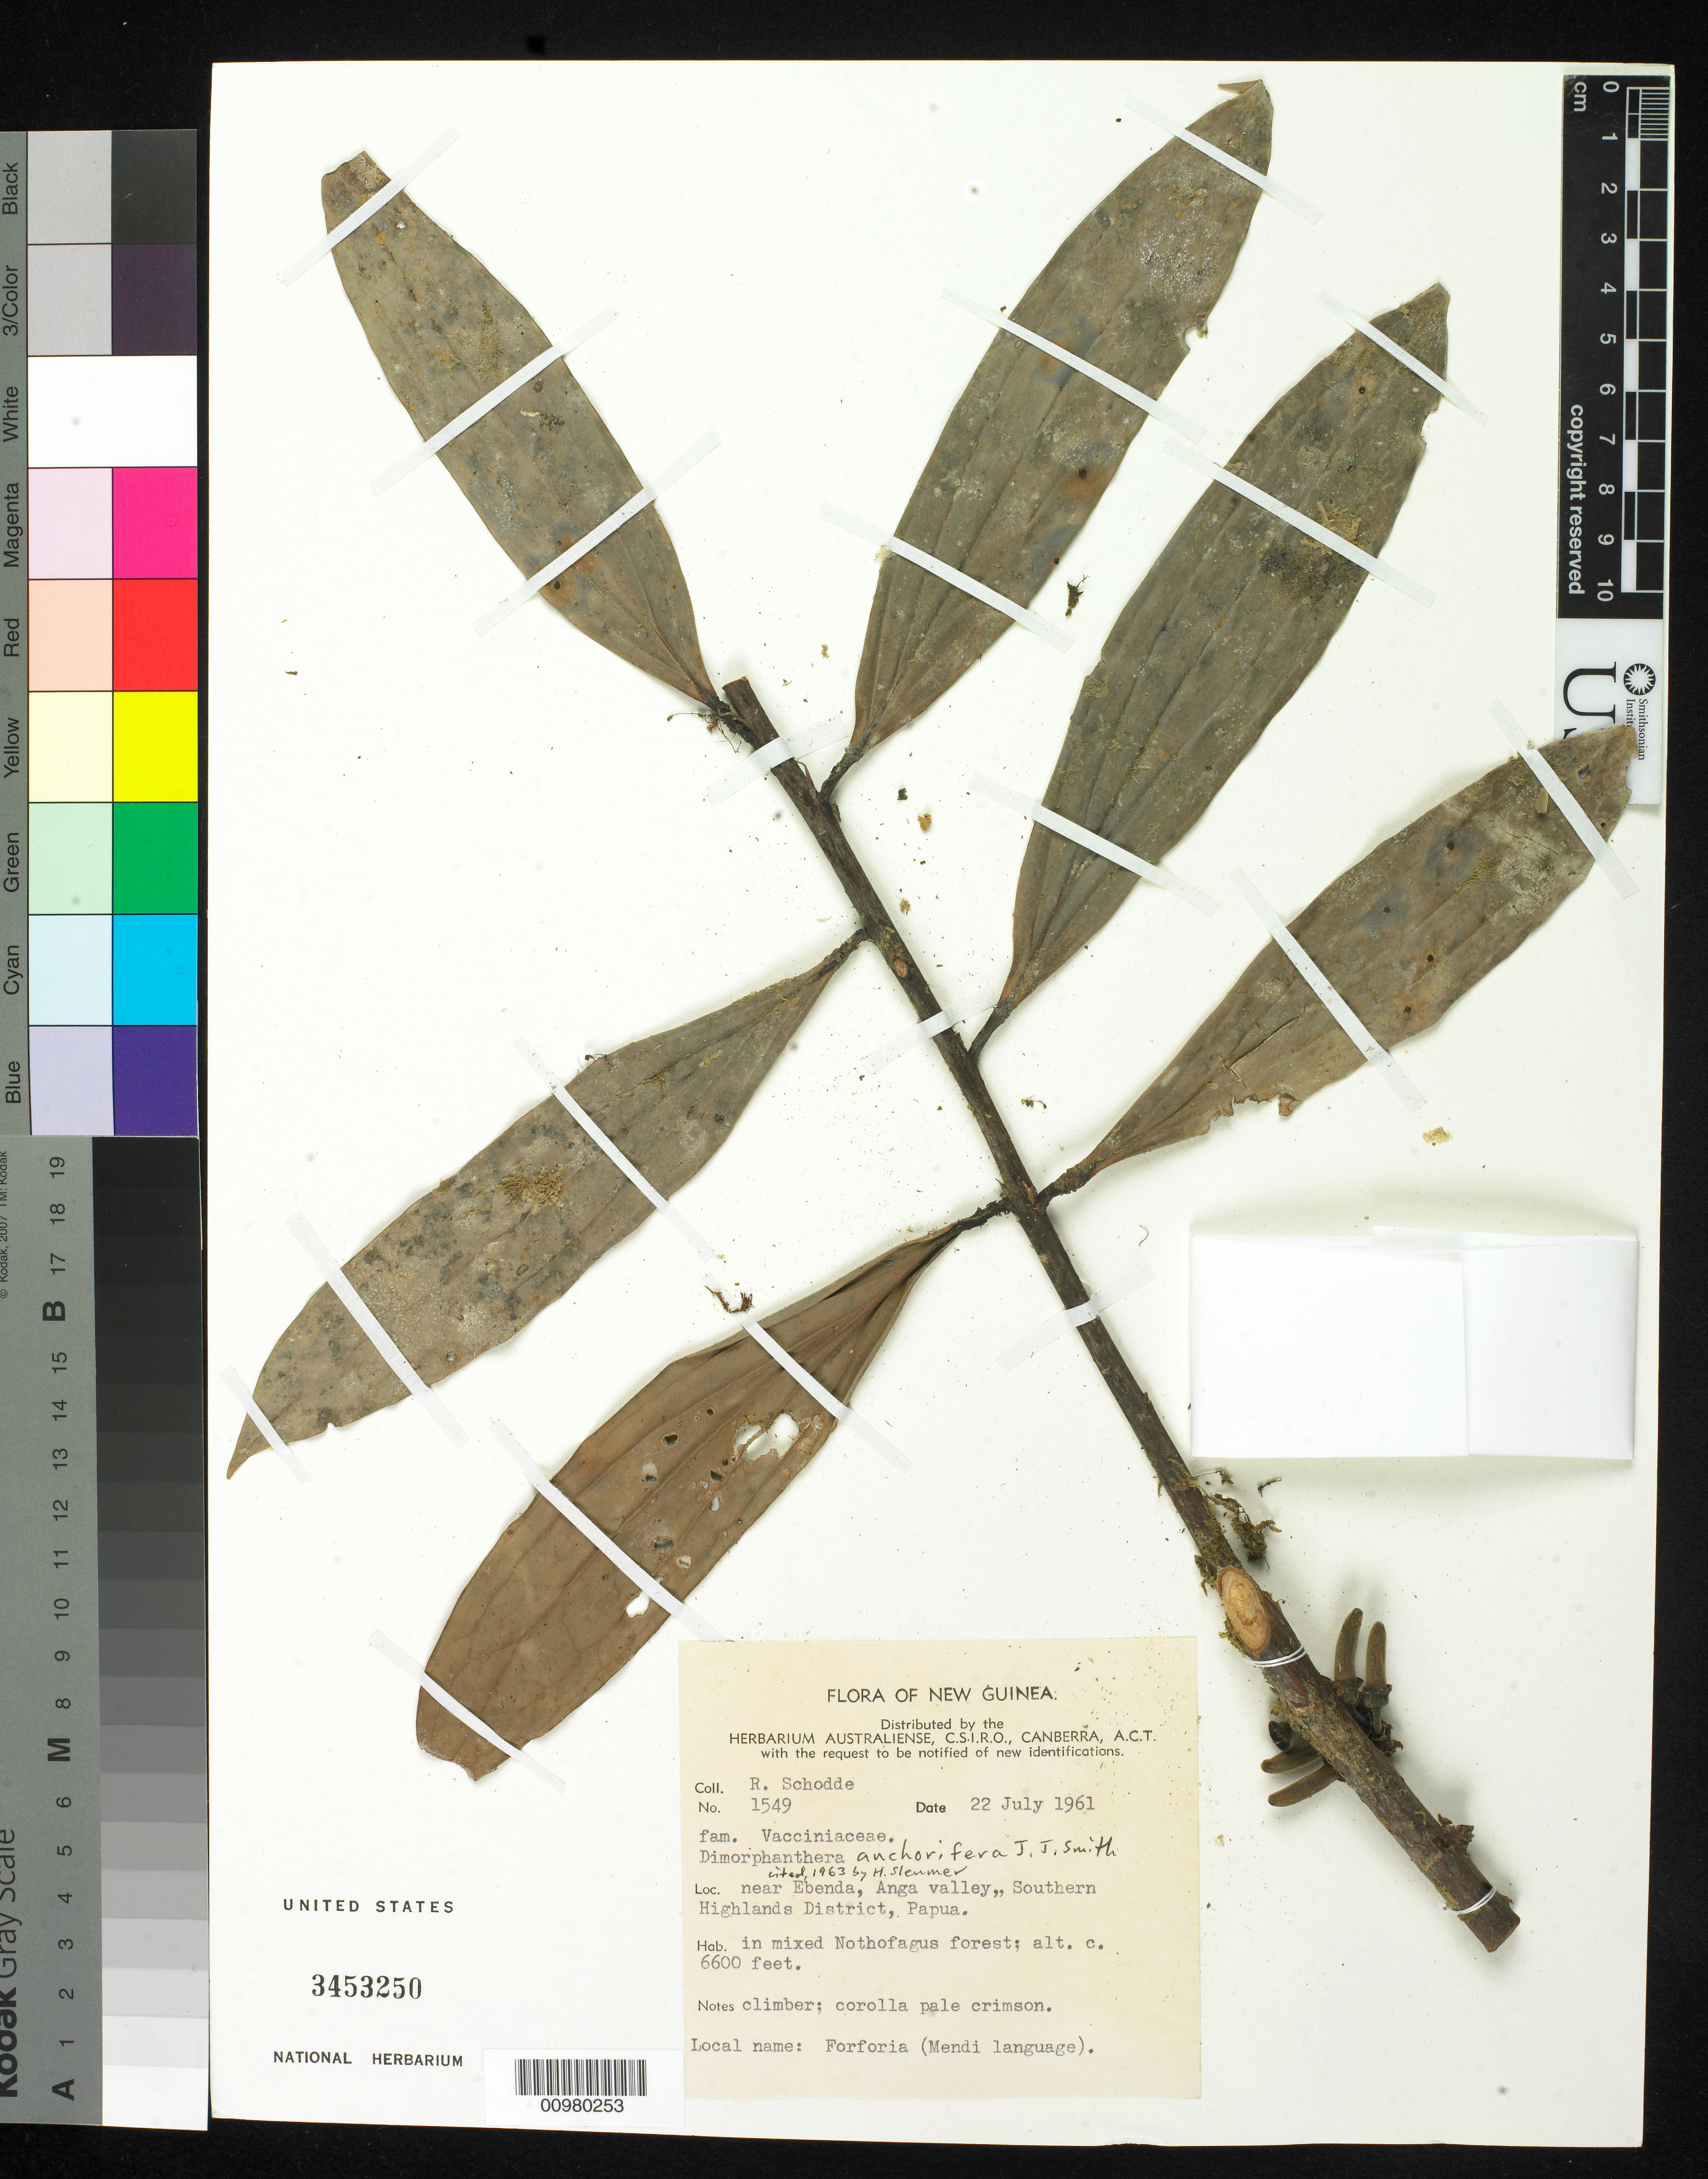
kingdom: Plantae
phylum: Tracheophyta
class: Magnoliopsida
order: Ericales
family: Ericaceae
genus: Dimorphanthera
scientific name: Dimorphanthera anchorifera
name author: J.J. Sm.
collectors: R. Schodde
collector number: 1549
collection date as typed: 22 Jul 1961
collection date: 1961-07-22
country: Papua New Guinea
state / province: Southern Highlands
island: New Guinea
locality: Anga valley, near Ebenda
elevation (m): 2012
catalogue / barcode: US 3453250